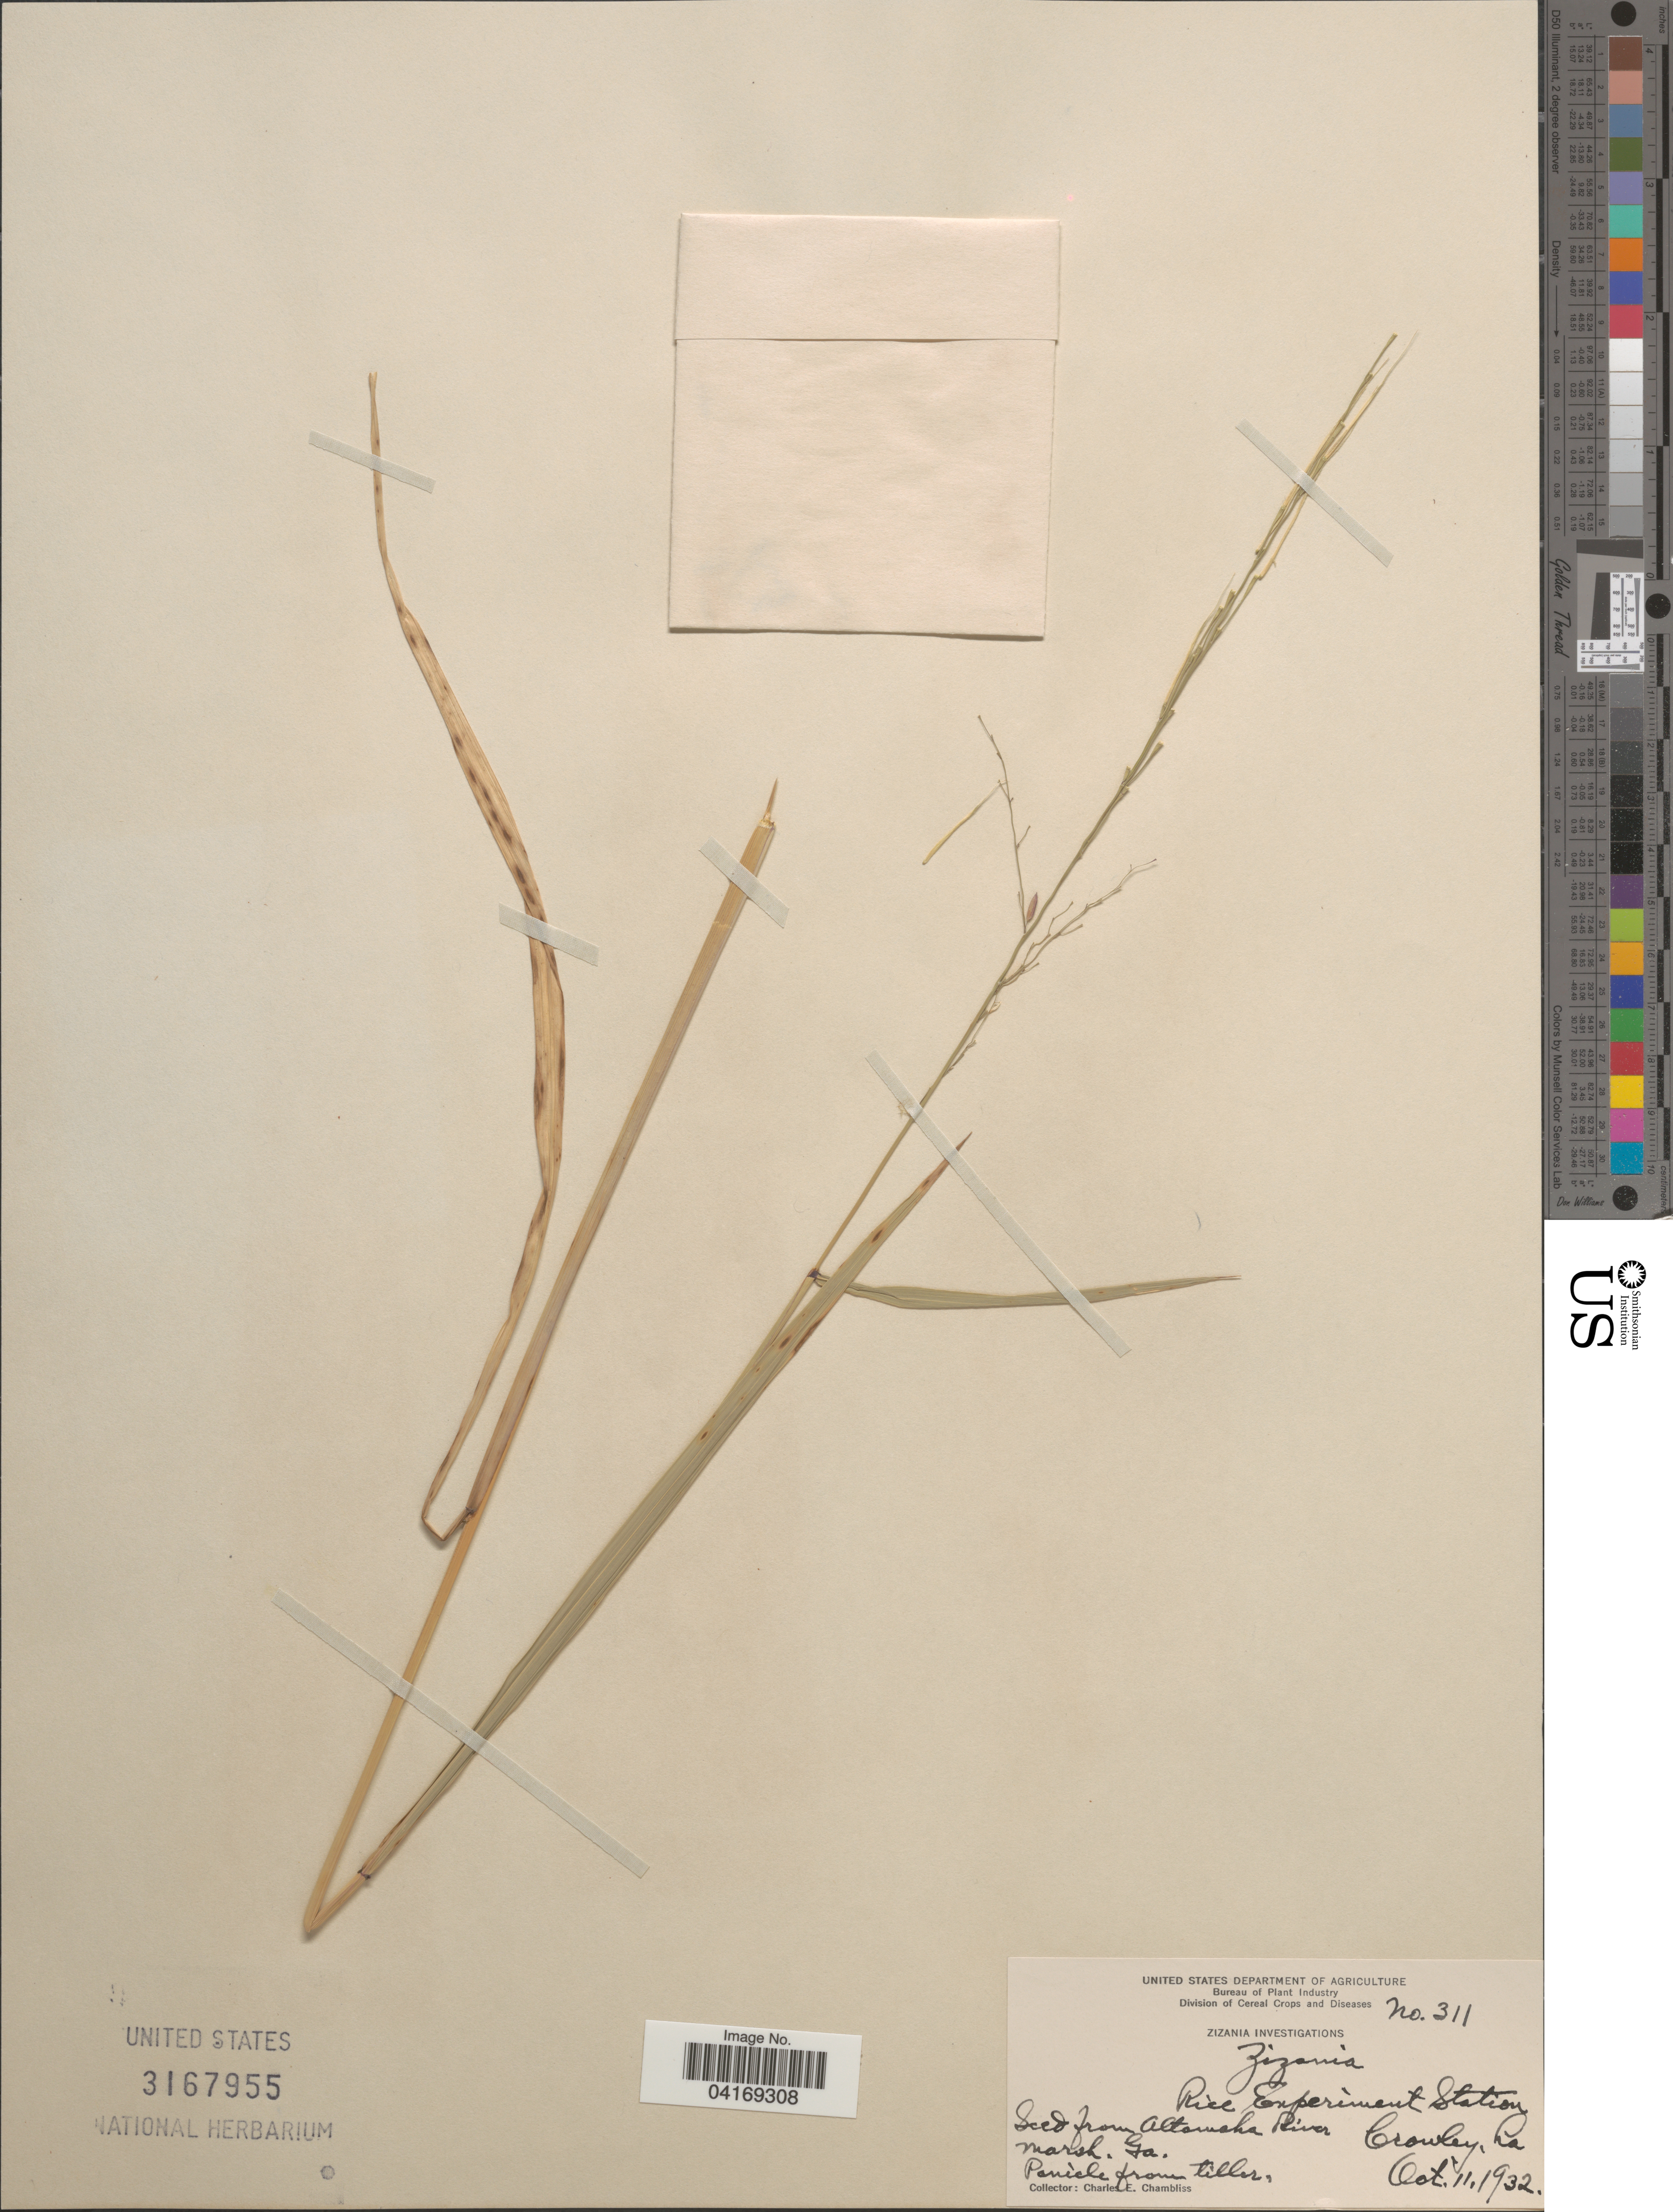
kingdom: Plantae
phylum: Tracheophyta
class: Liliopsida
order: Poales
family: Poaceae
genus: Zizania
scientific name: Zizania sp.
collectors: C. Chambliss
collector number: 311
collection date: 1932-10-11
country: United States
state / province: Louisiana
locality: Rice Experiment Station Crowley.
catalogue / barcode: US 3167955